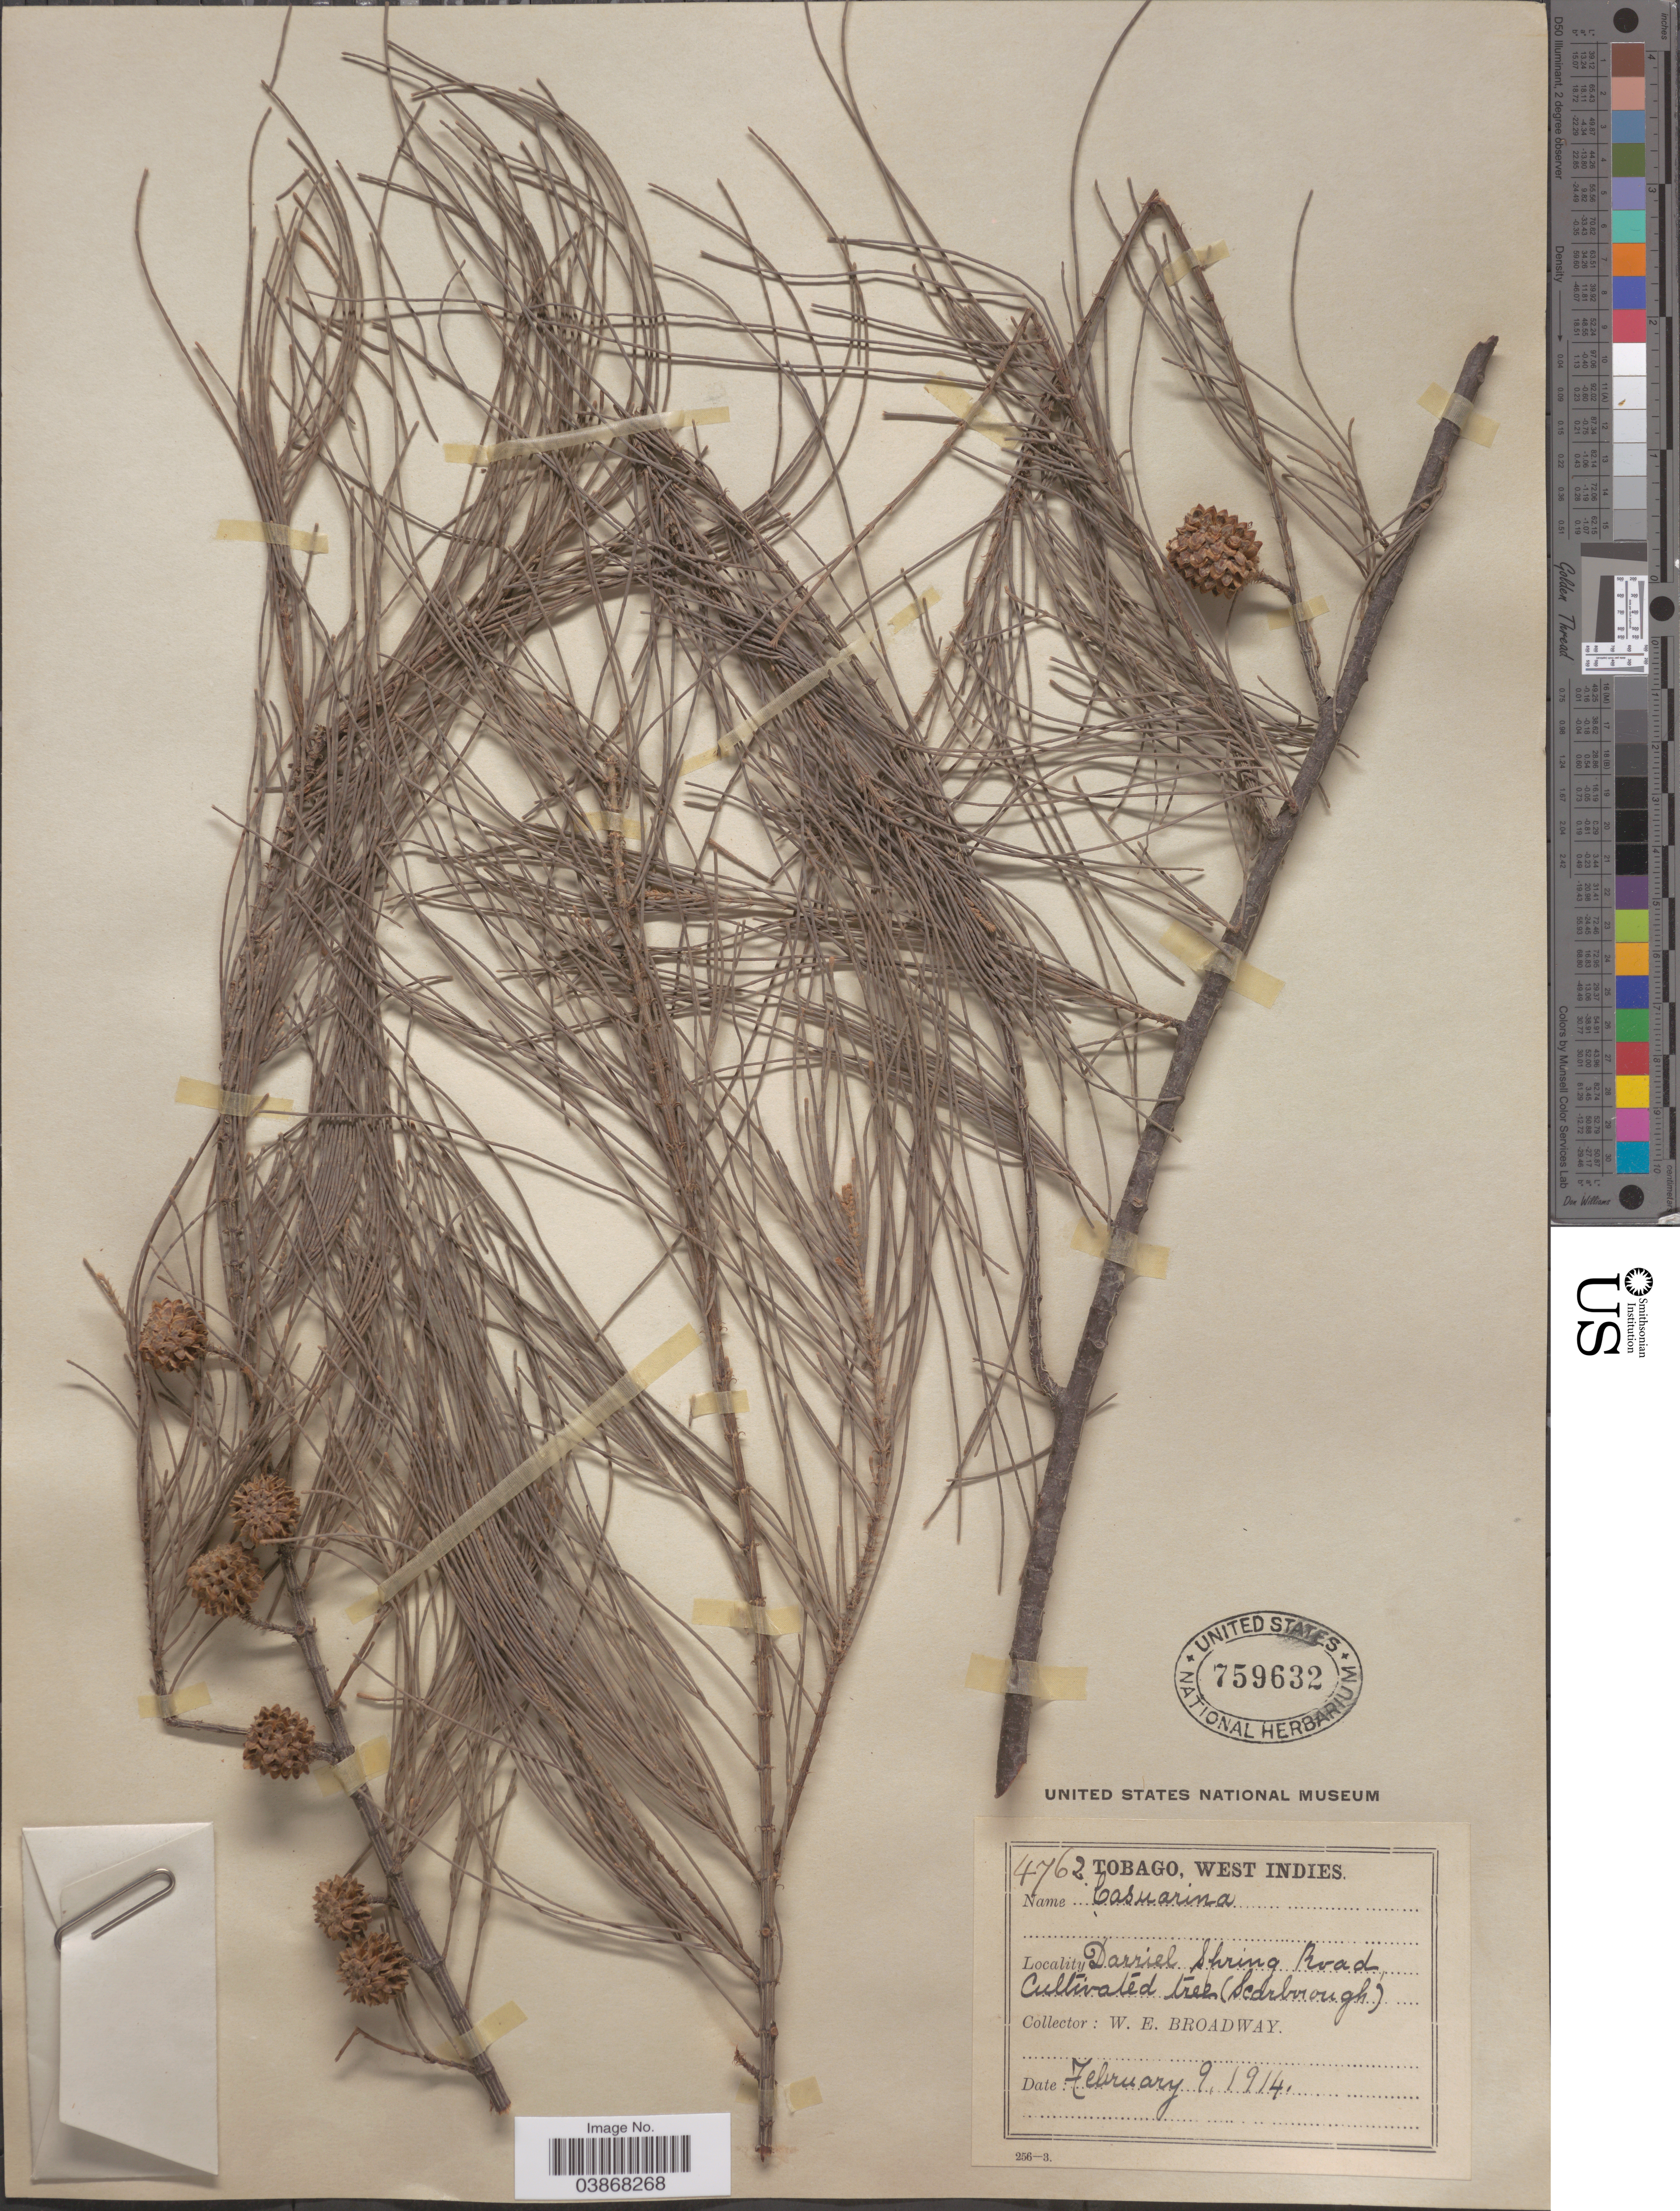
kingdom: Plantae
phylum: Tracheophyta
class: Magnoliopsida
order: Fagales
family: Casuarinaceae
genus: Casuarina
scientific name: Casuarina equisetifolia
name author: L.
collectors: W. E. Broadway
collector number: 4762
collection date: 1914-02-09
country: Trinidad and Tobago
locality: Tobago. Darriel Spring Road.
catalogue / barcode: US 759632